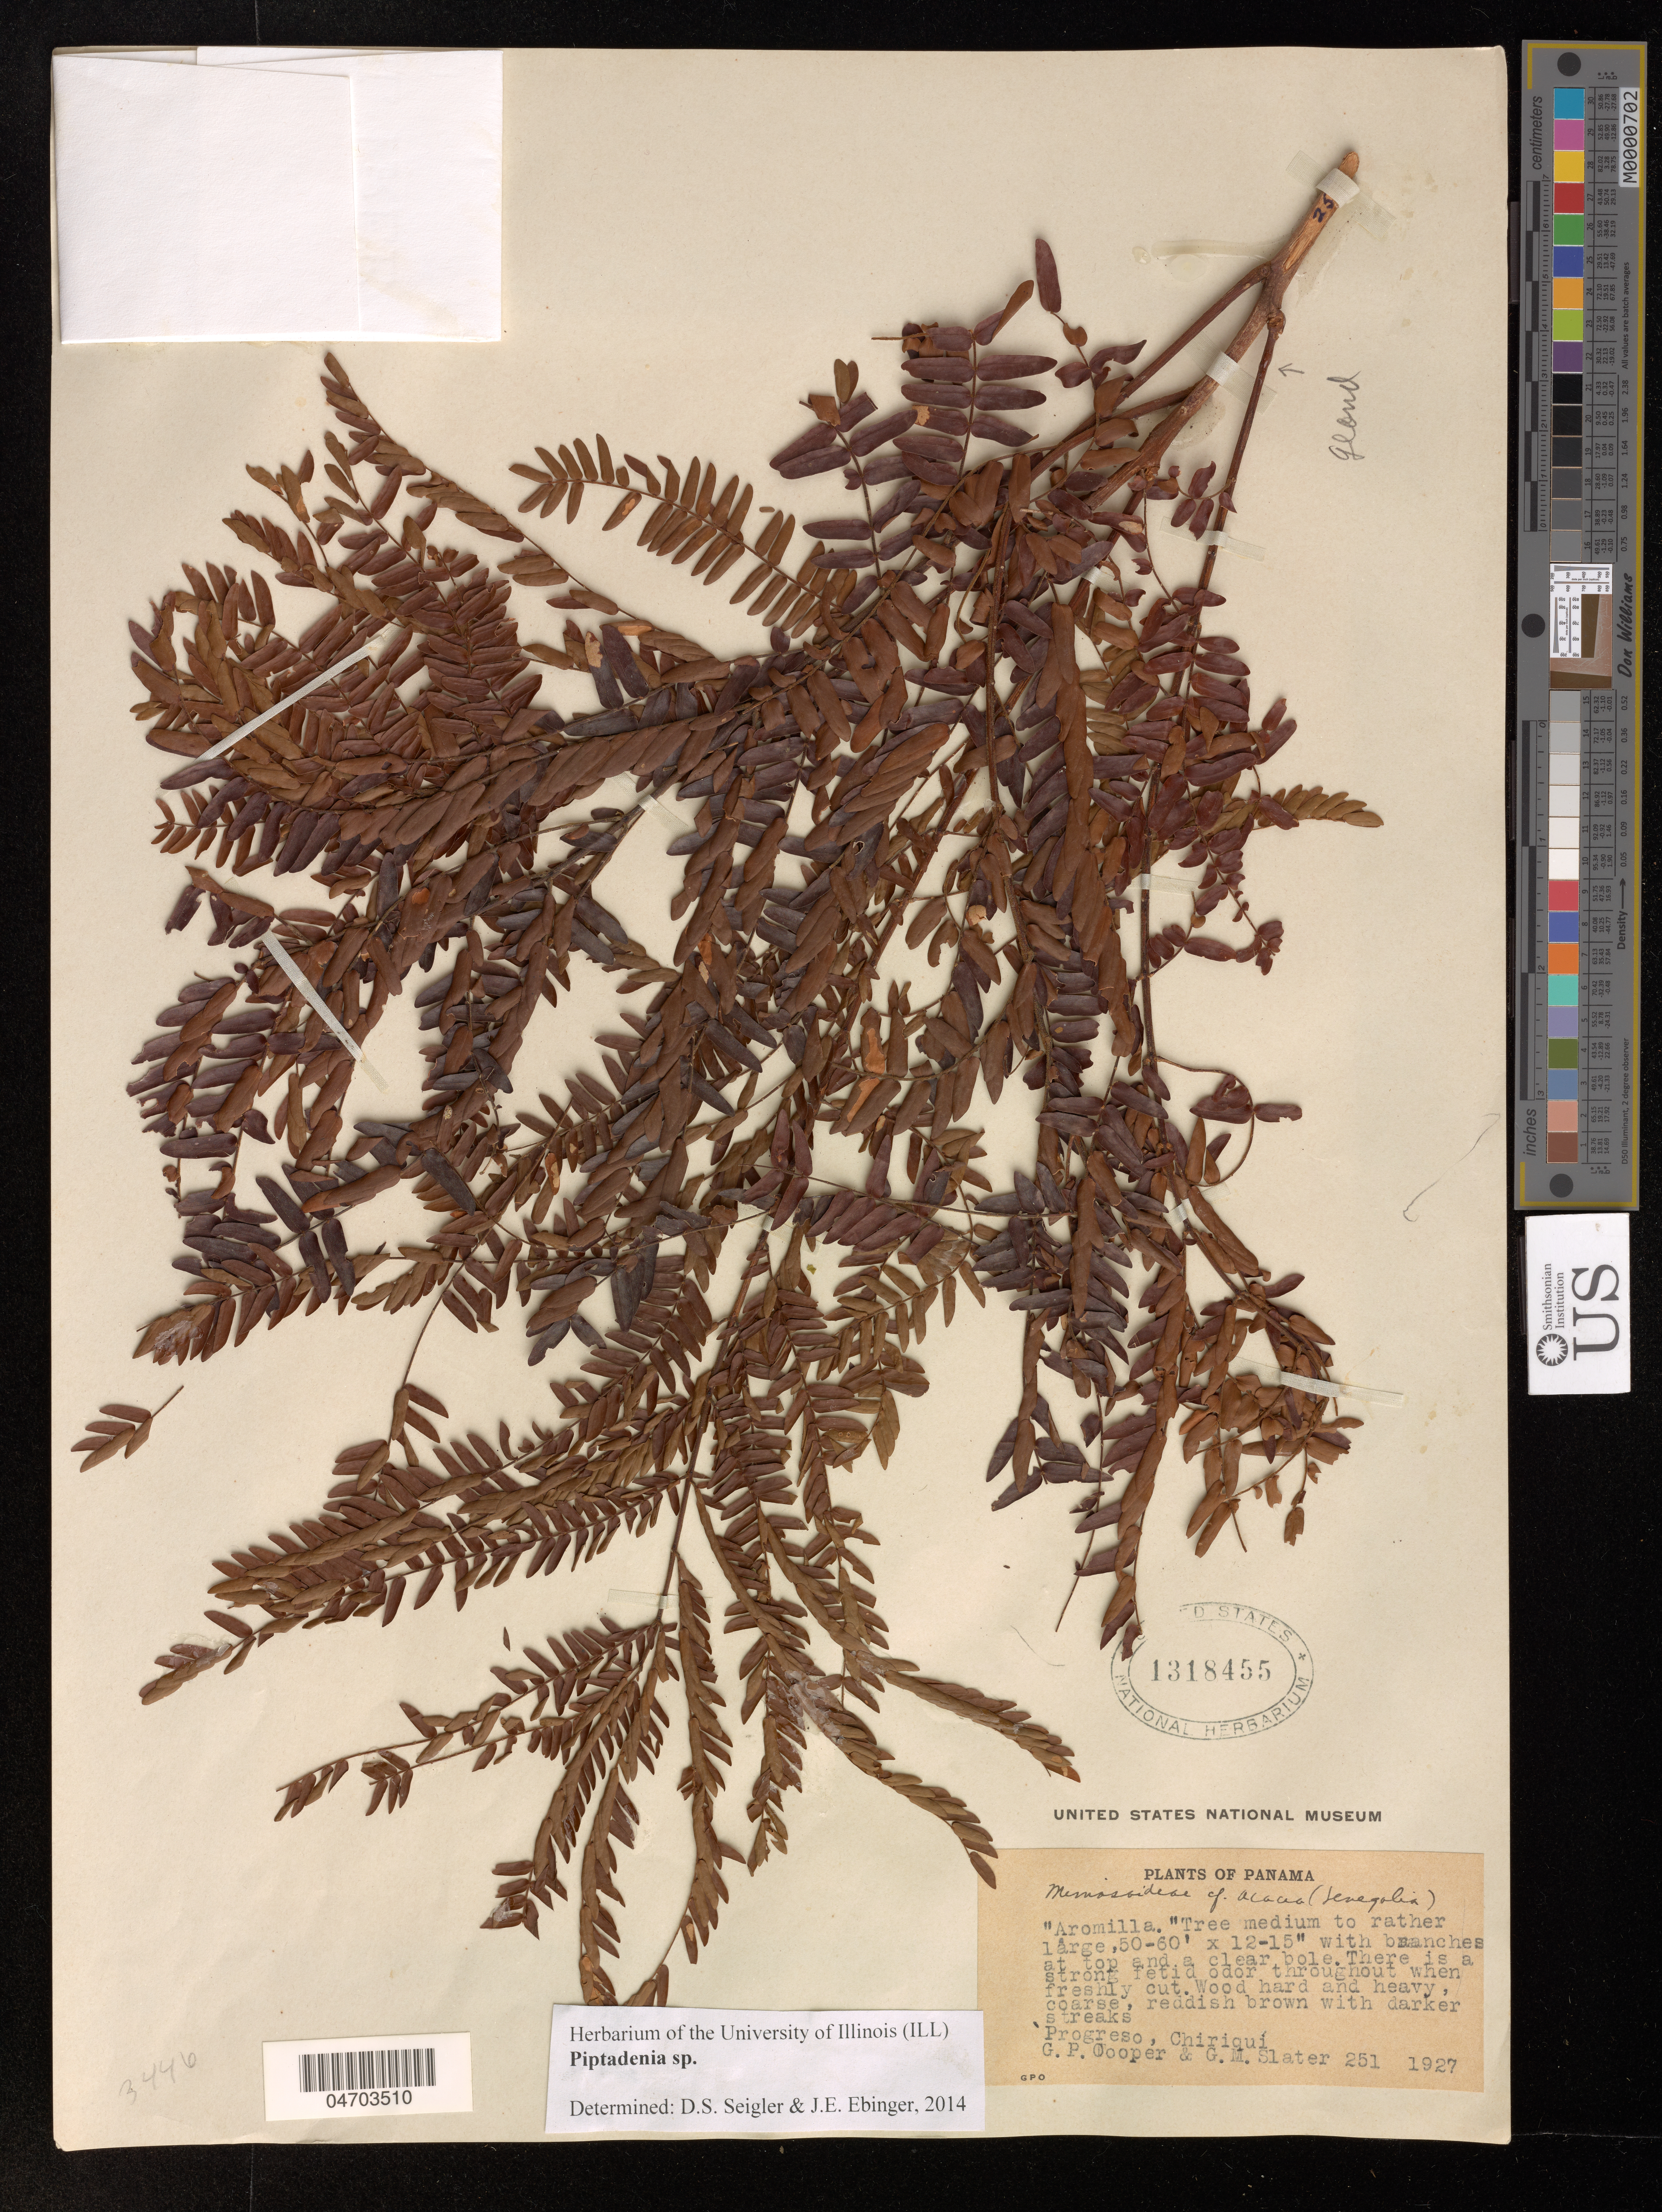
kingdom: Plantae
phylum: Tracheophyta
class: Magnoliopsida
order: Fabales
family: Fabaceae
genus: Piptadenia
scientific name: Piptadenia sp.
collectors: G. Cooper & G. Slater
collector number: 251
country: Panama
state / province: Chiriqui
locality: Progreso.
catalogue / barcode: US 1318455